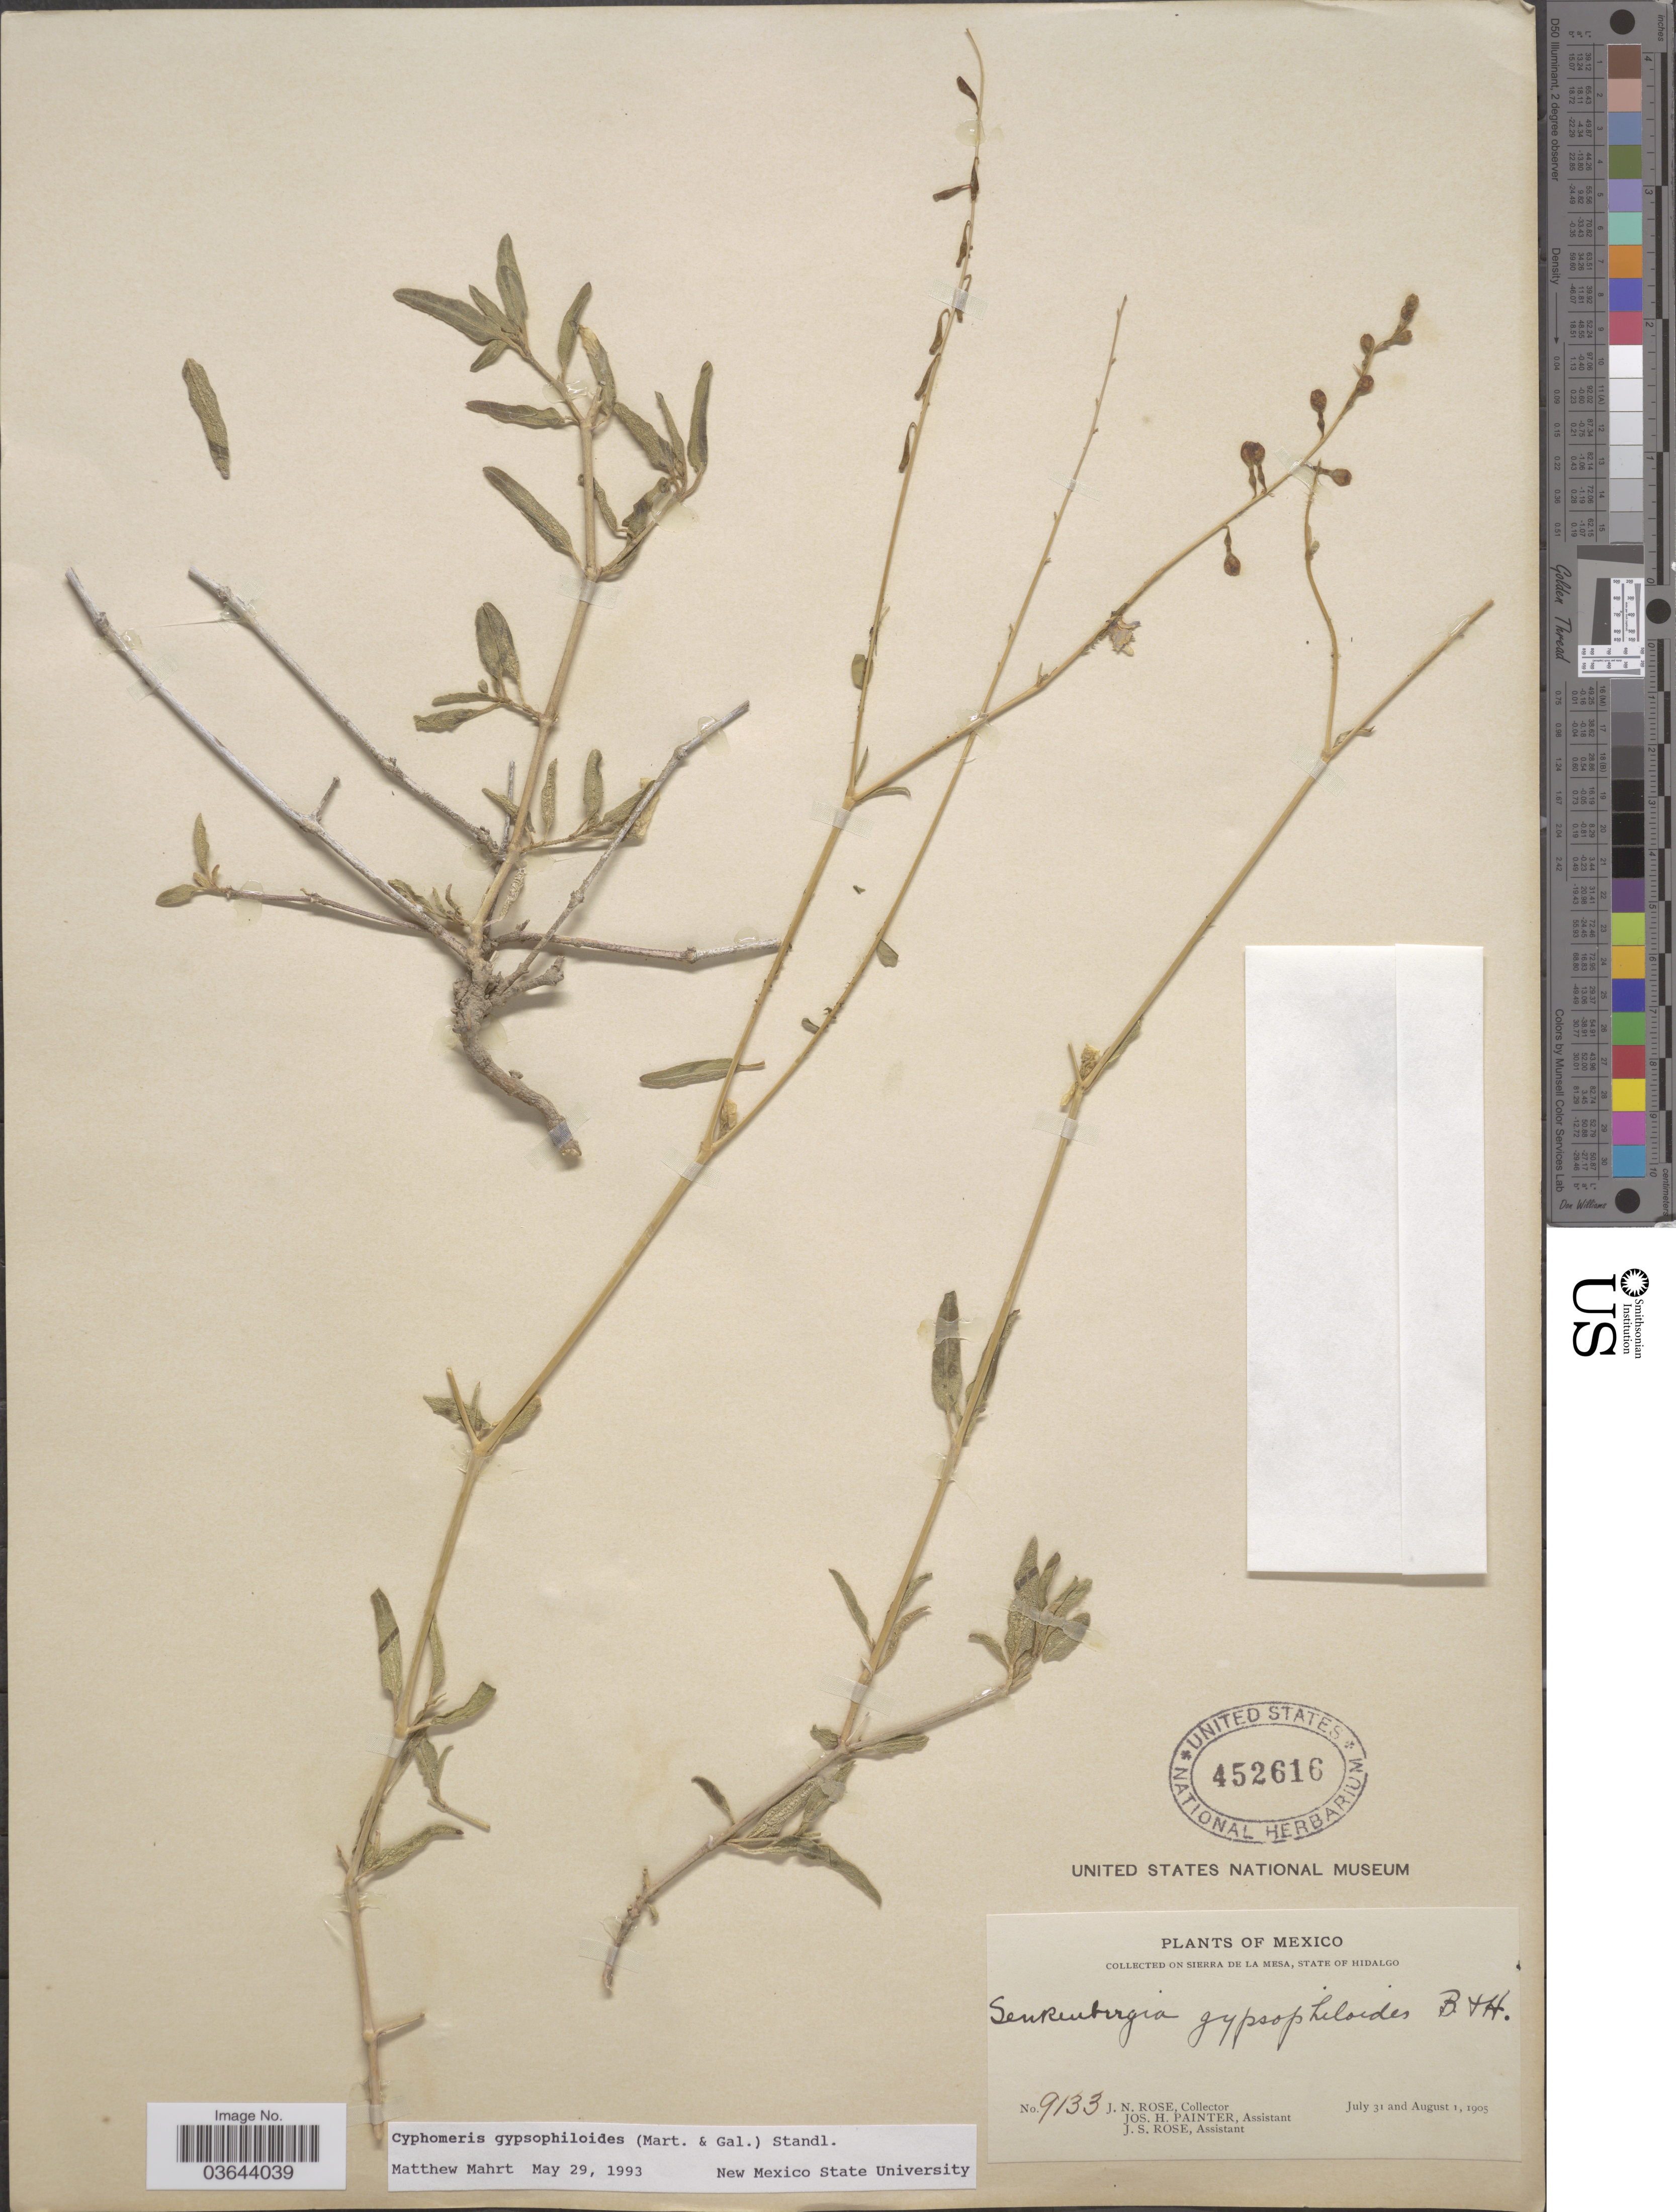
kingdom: Plantae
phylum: Tracheophyta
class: Magnoliopsida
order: Caryophyllales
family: Nyctaginaceae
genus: Cyphomeris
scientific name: Cyphomeris gypsophiloides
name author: (M. Martens & Galeotti) Standl.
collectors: J. N. Rose, J. H. Painter & J. S. Rose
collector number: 9133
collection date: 1905-07-31/1905-08-01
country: Mexico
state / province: Hidalgo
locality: On Sierra de La Mesa.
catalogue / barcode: US 452616